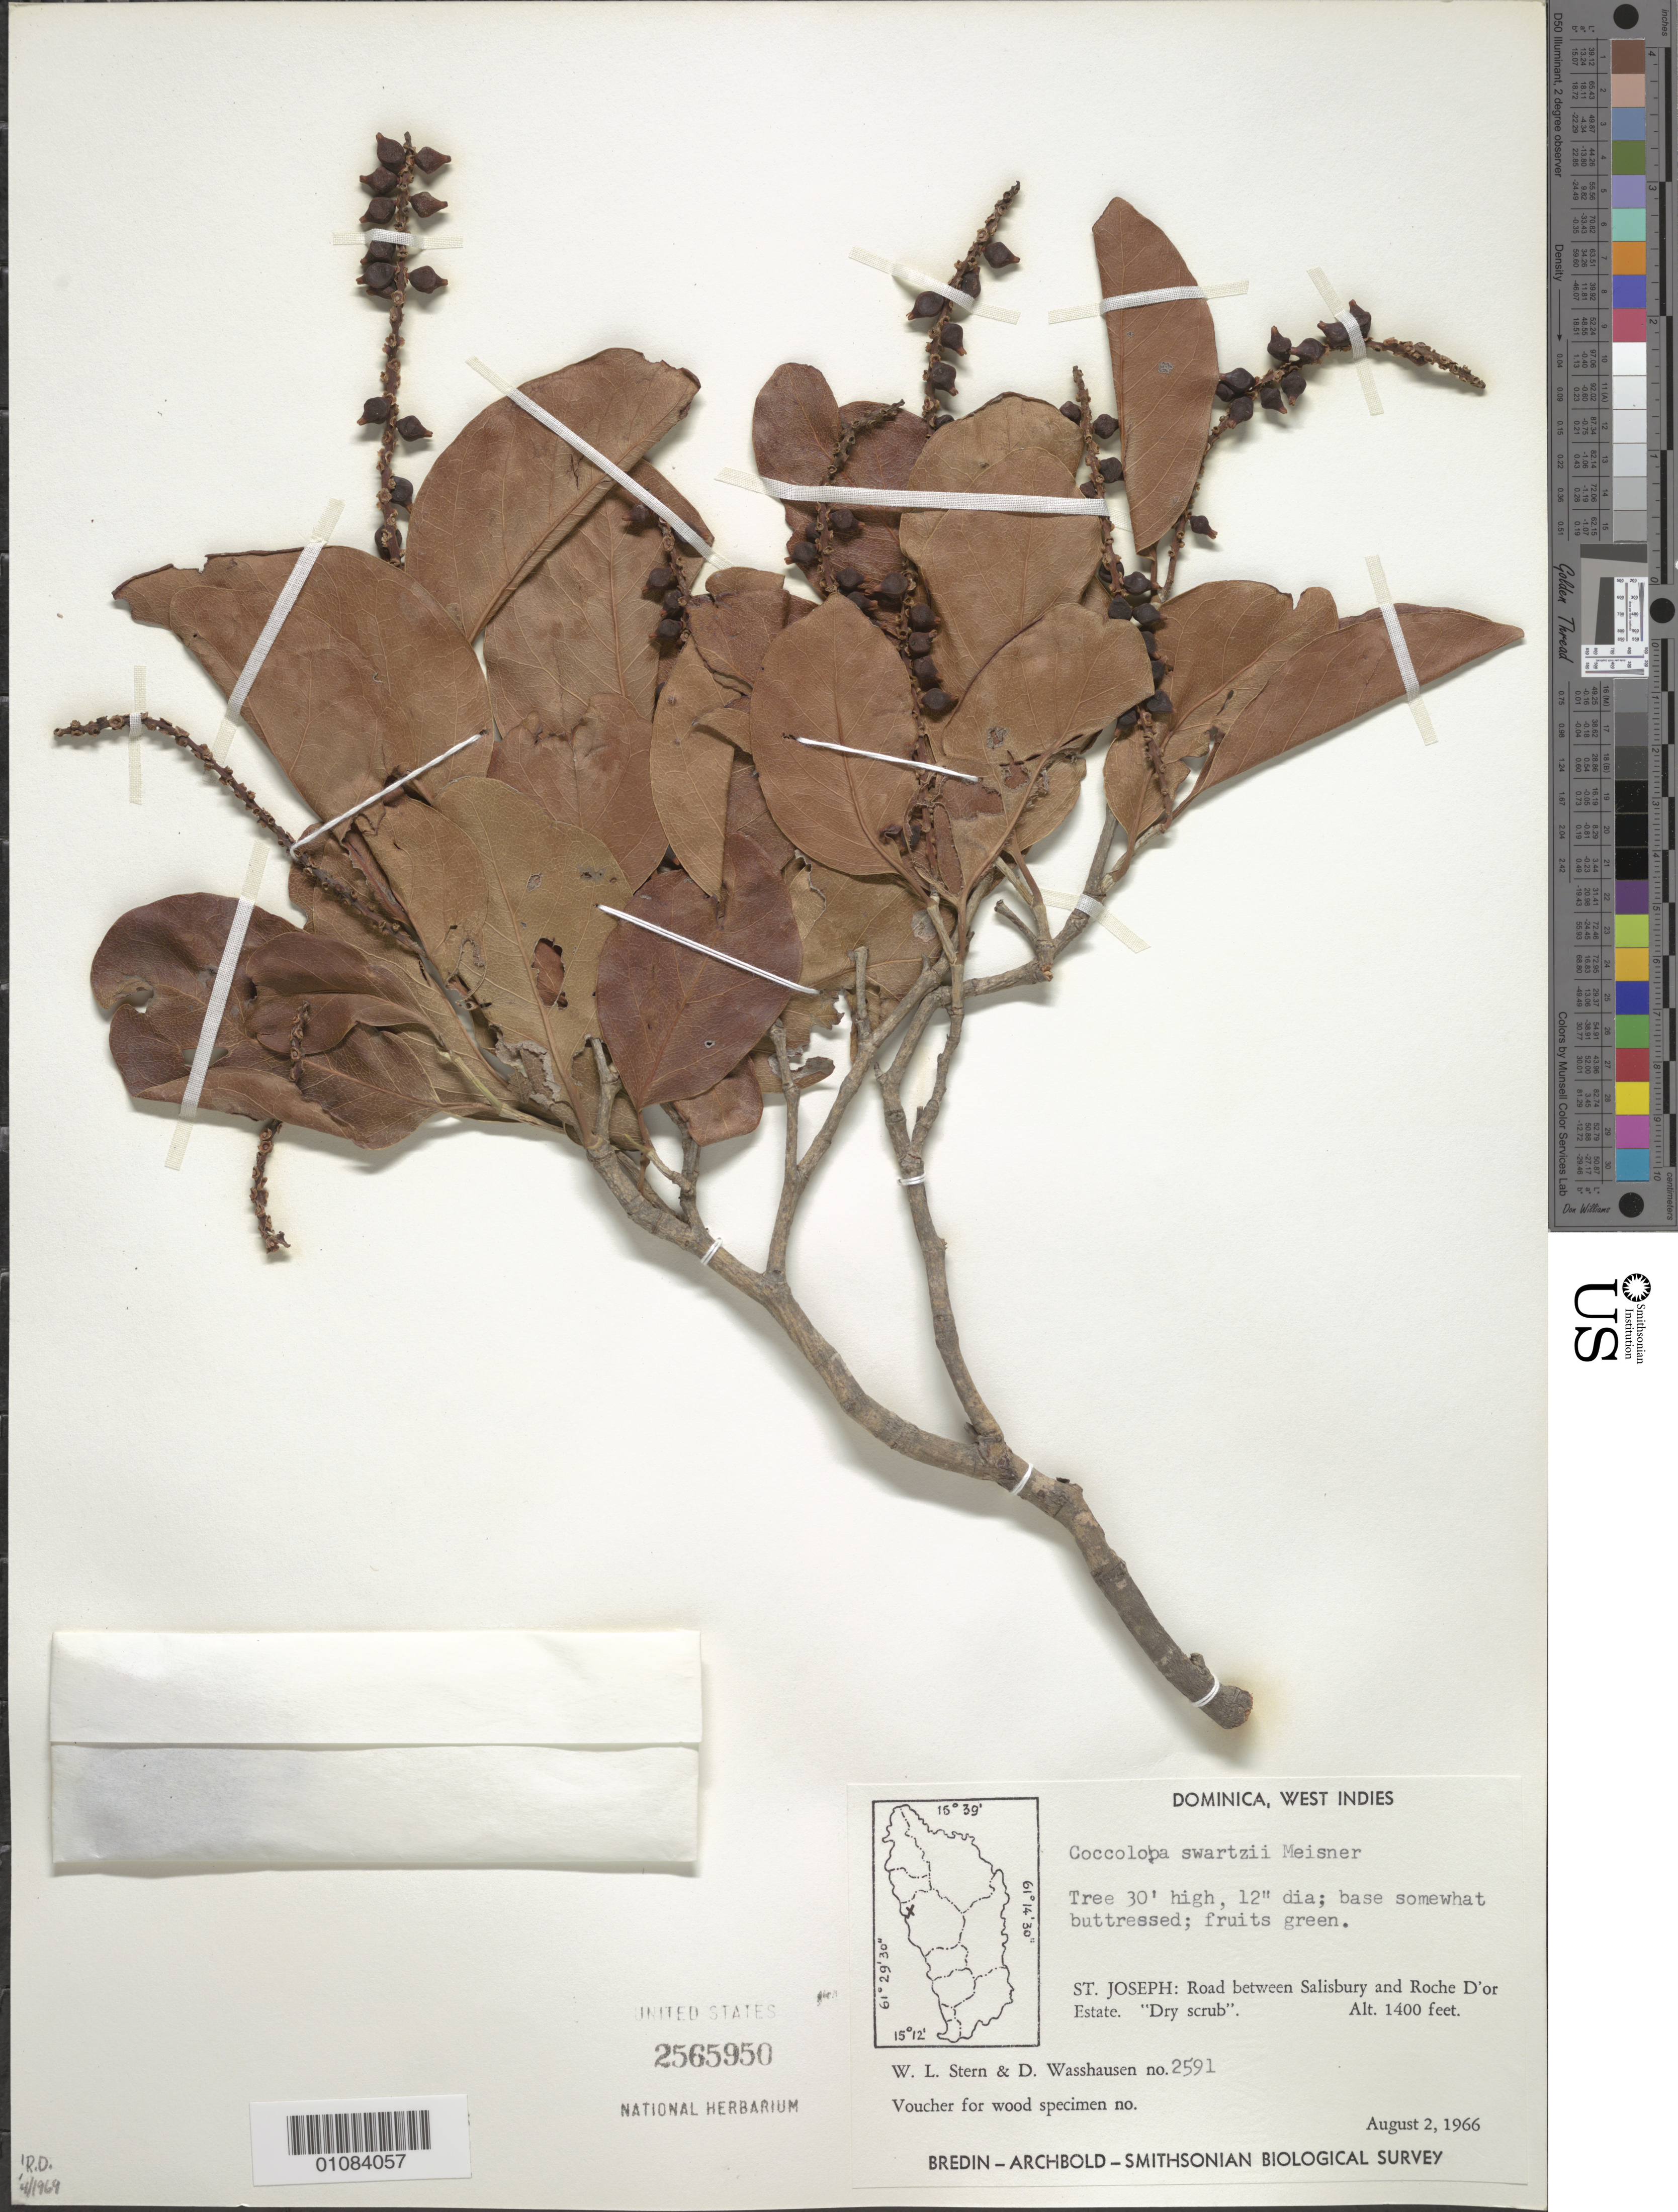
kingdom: Plantae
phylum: Tracheophyta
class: Magnoliopsida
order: Caryophyllales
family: Polygonaceae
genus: Coccoloba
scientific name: Coccoloba swartzii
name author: Meisn.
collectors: W. L. Stern & D. C. Wasshausen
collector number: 2591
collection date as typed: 02 Aug 1966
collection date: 1966-08-02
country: Dominica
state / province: St. Joseph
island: Dominica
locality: Road to Salisbury and Roche D'or Estate.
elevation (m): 427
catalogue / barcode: US 2565950